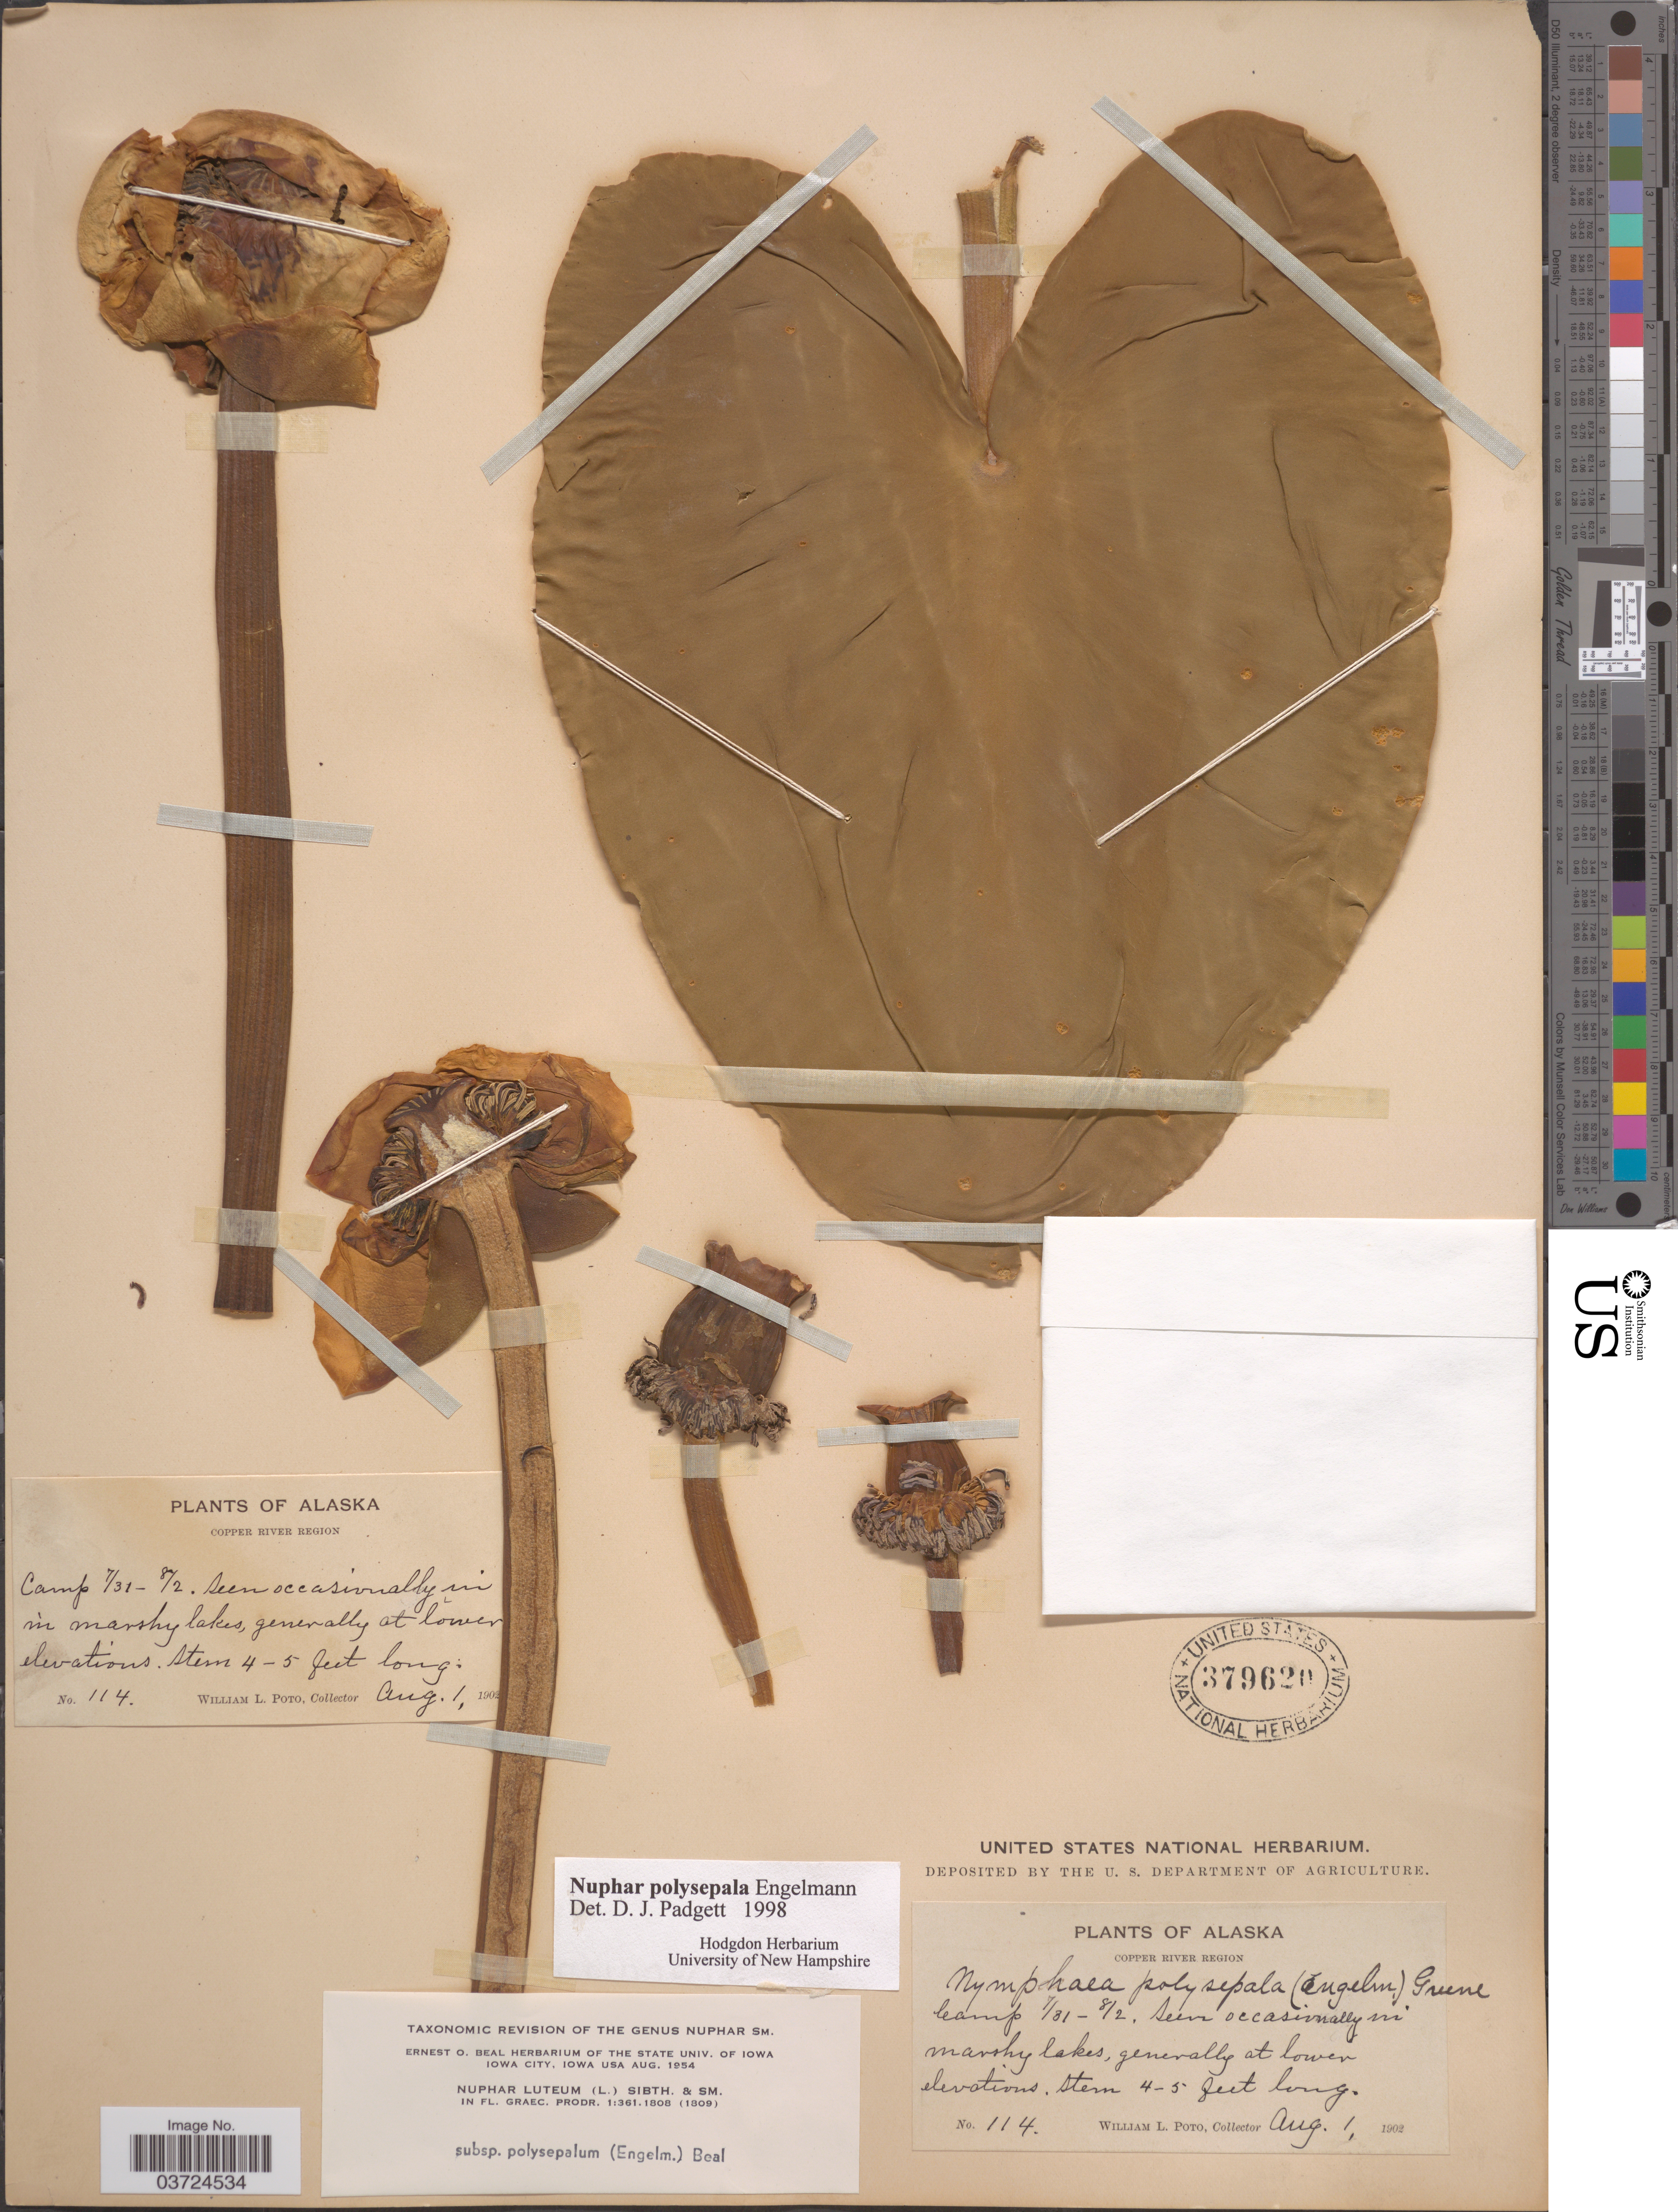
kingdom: Plantae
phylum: Tracheophyta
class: Magnoliopsida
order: Nymphaeales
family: Nymphaeaceae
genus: Nuphar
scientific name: Nuphar polysepala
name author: Englem.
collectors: W. Poto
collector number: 114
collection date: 1902-08-01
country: United States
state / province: Alaska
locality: Copper River Region.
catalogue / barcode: US 379620